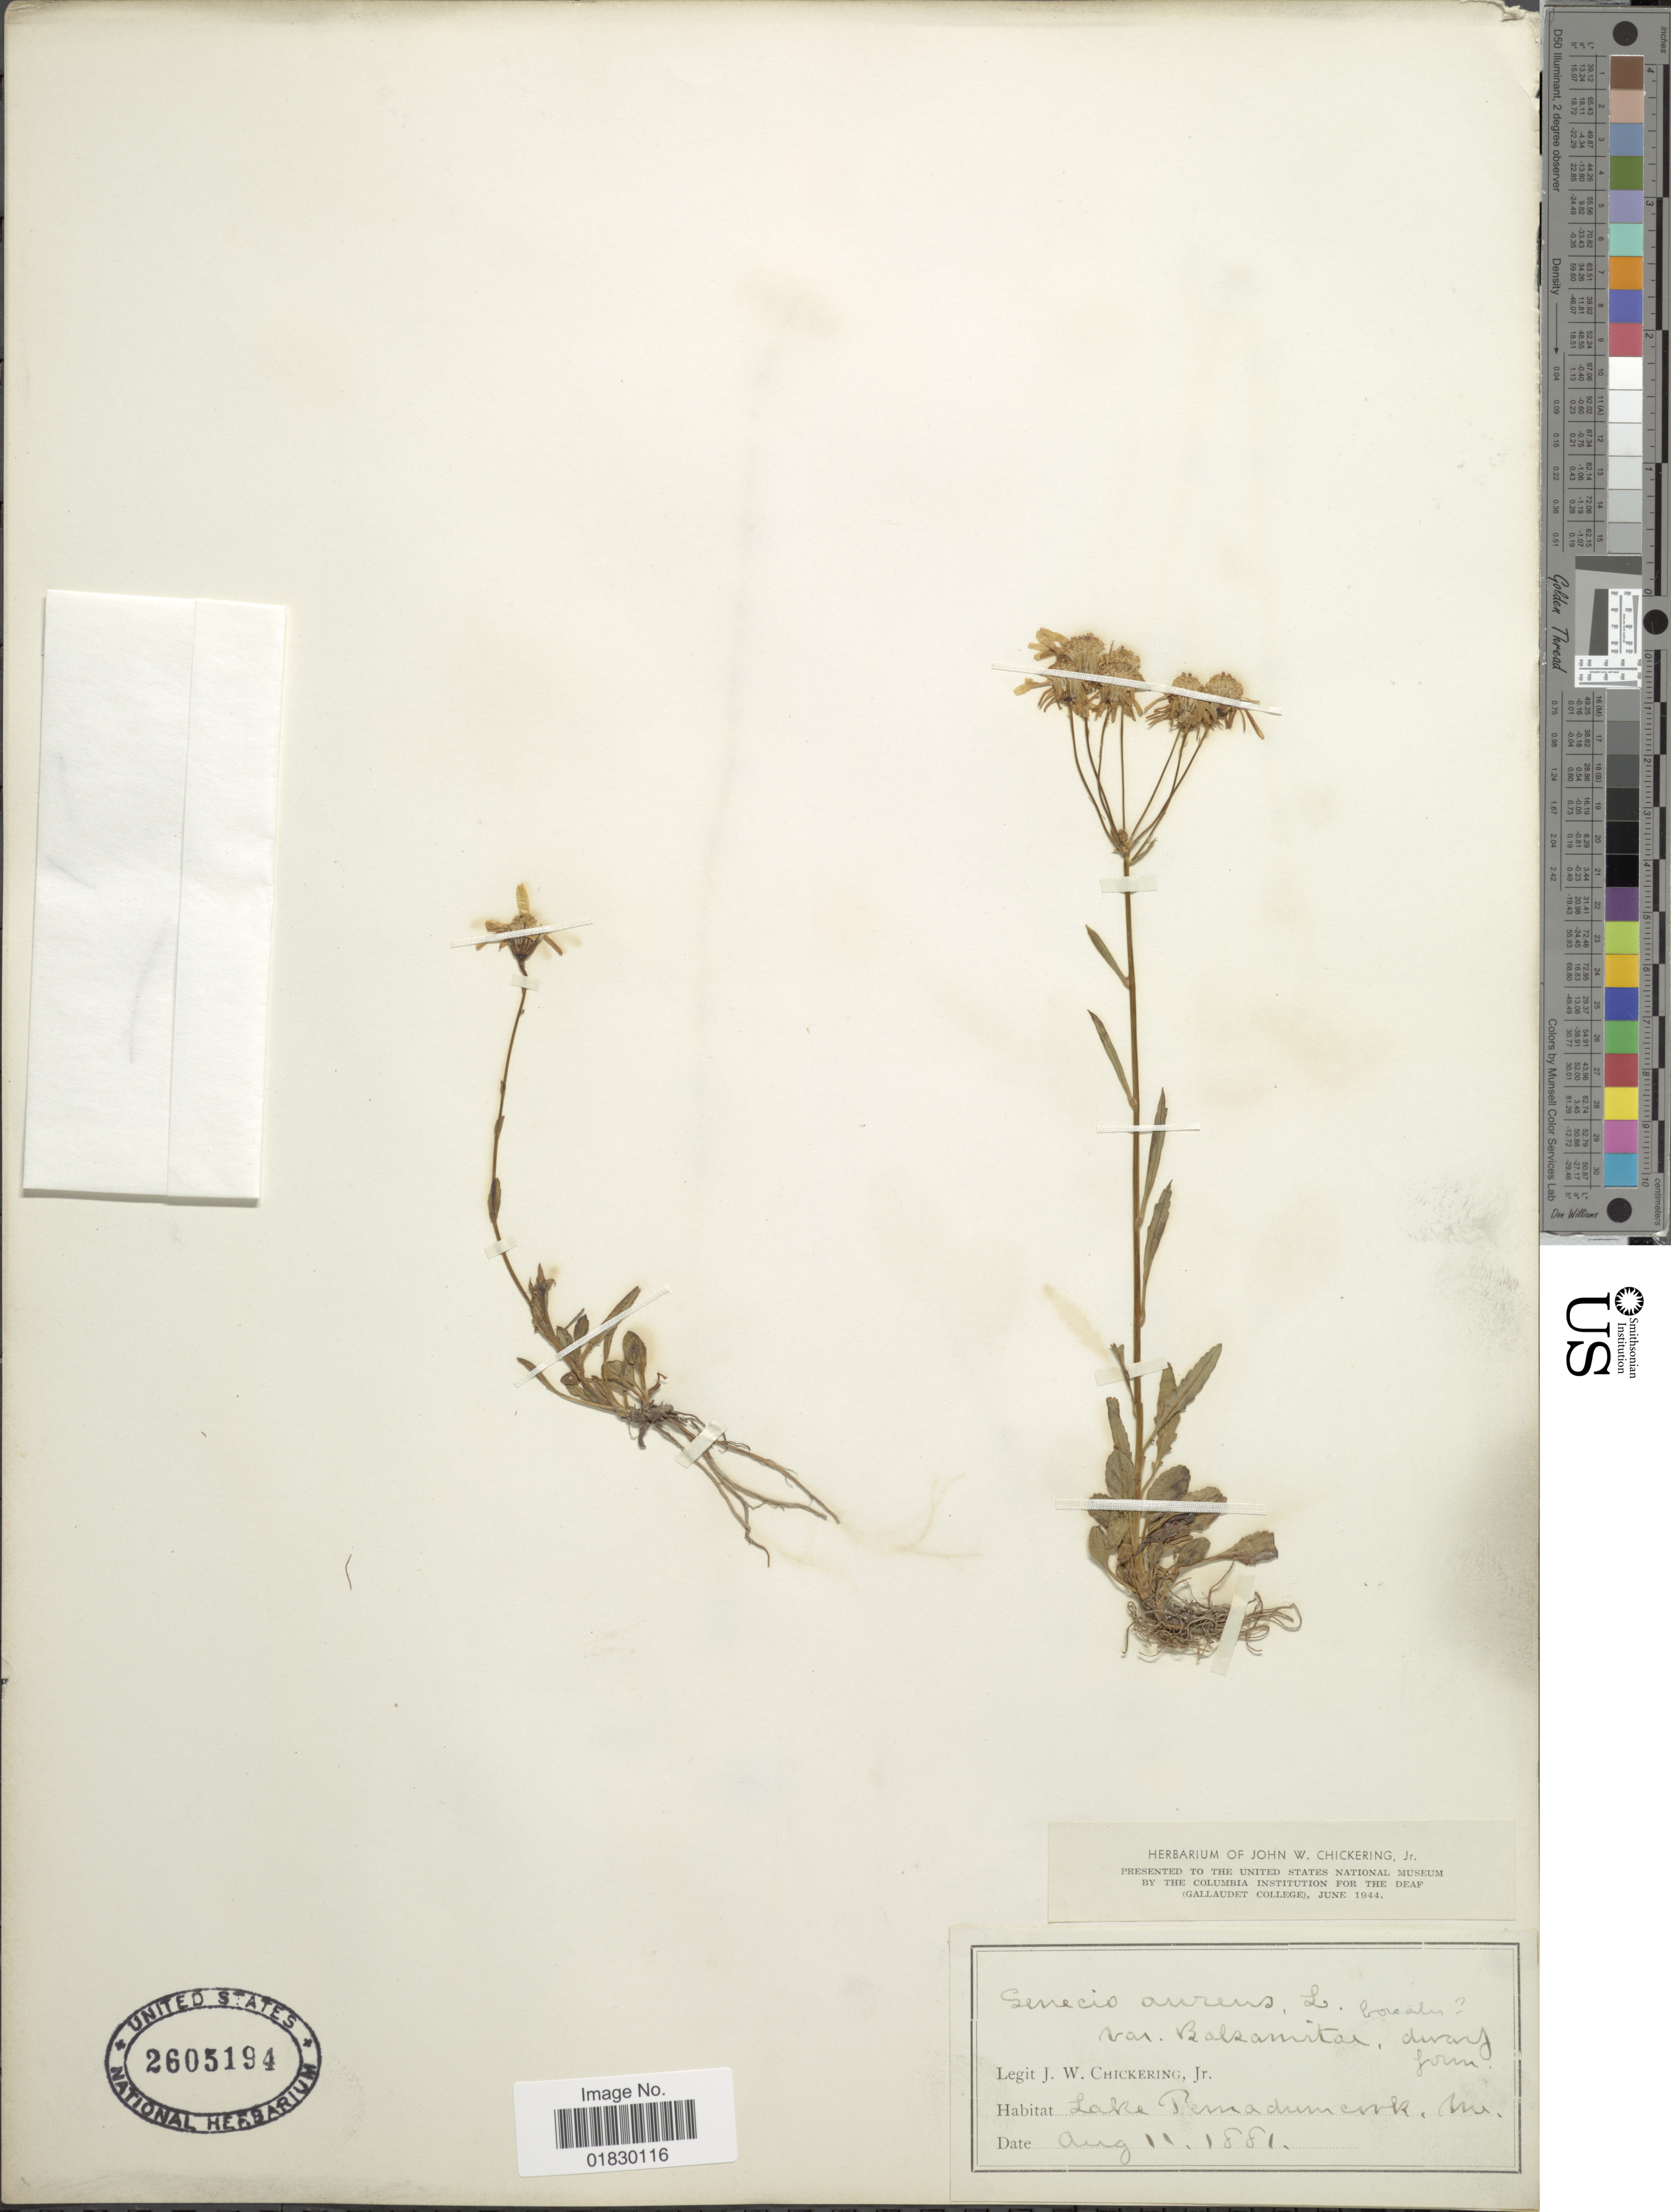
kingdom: Plantae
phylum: Tracheophyta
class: Magnoliopsida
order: Asterales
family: Asteraceae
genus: Packera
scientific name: Packera aurea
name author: (L.) Á. Löve & D. Löve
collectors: J. W. Chickering Jr.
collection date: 1881-08-11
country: United States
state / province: Michigan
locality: Lake Pemadumcook, MI.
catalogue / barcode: US 2605194